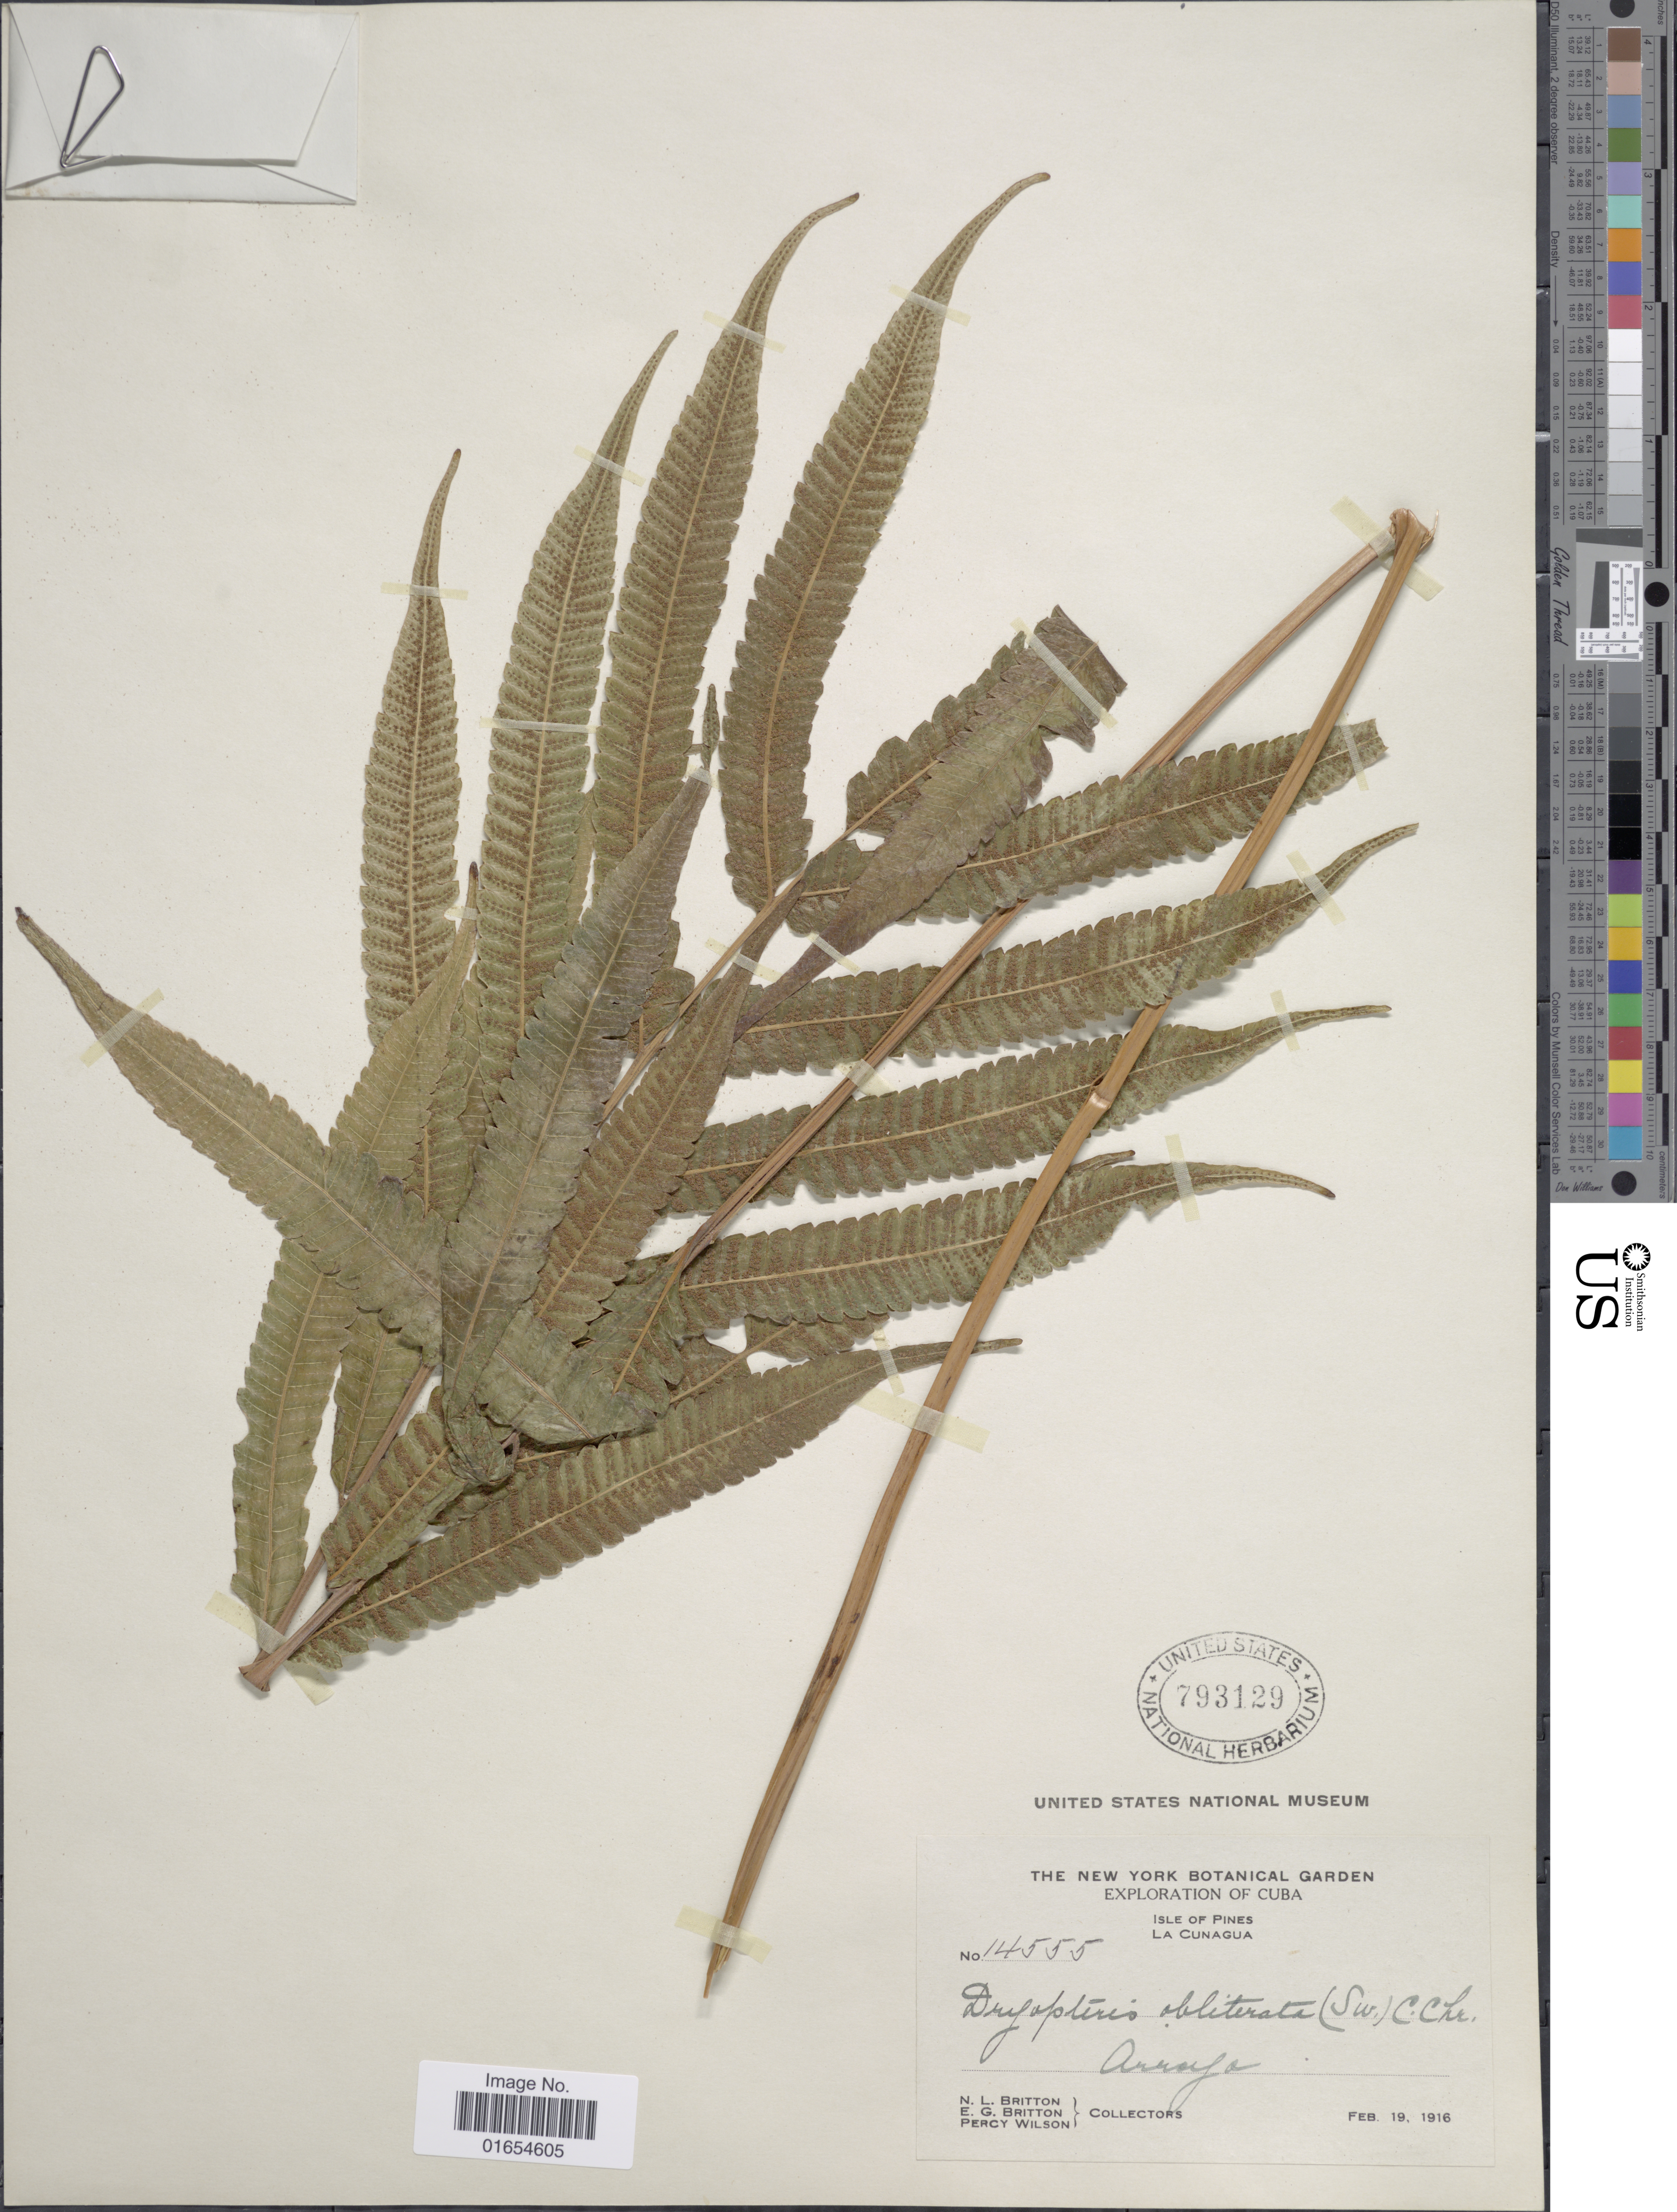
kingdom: Plantae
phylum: Tracheophyta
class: Polypodiopsida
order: Polypodiales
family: Thelypteridaceae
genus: Goniopteris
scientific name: Goniopteris obliterata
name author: (Sw.) C. Presl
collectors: N. Britton, E. G. Britton & P. Wilson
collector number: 14555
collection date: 1916-02-19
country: Cuba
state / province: Isla de la Juventud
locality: Isle of Pines, La Cunagua, Arroya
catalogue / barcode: US 793129